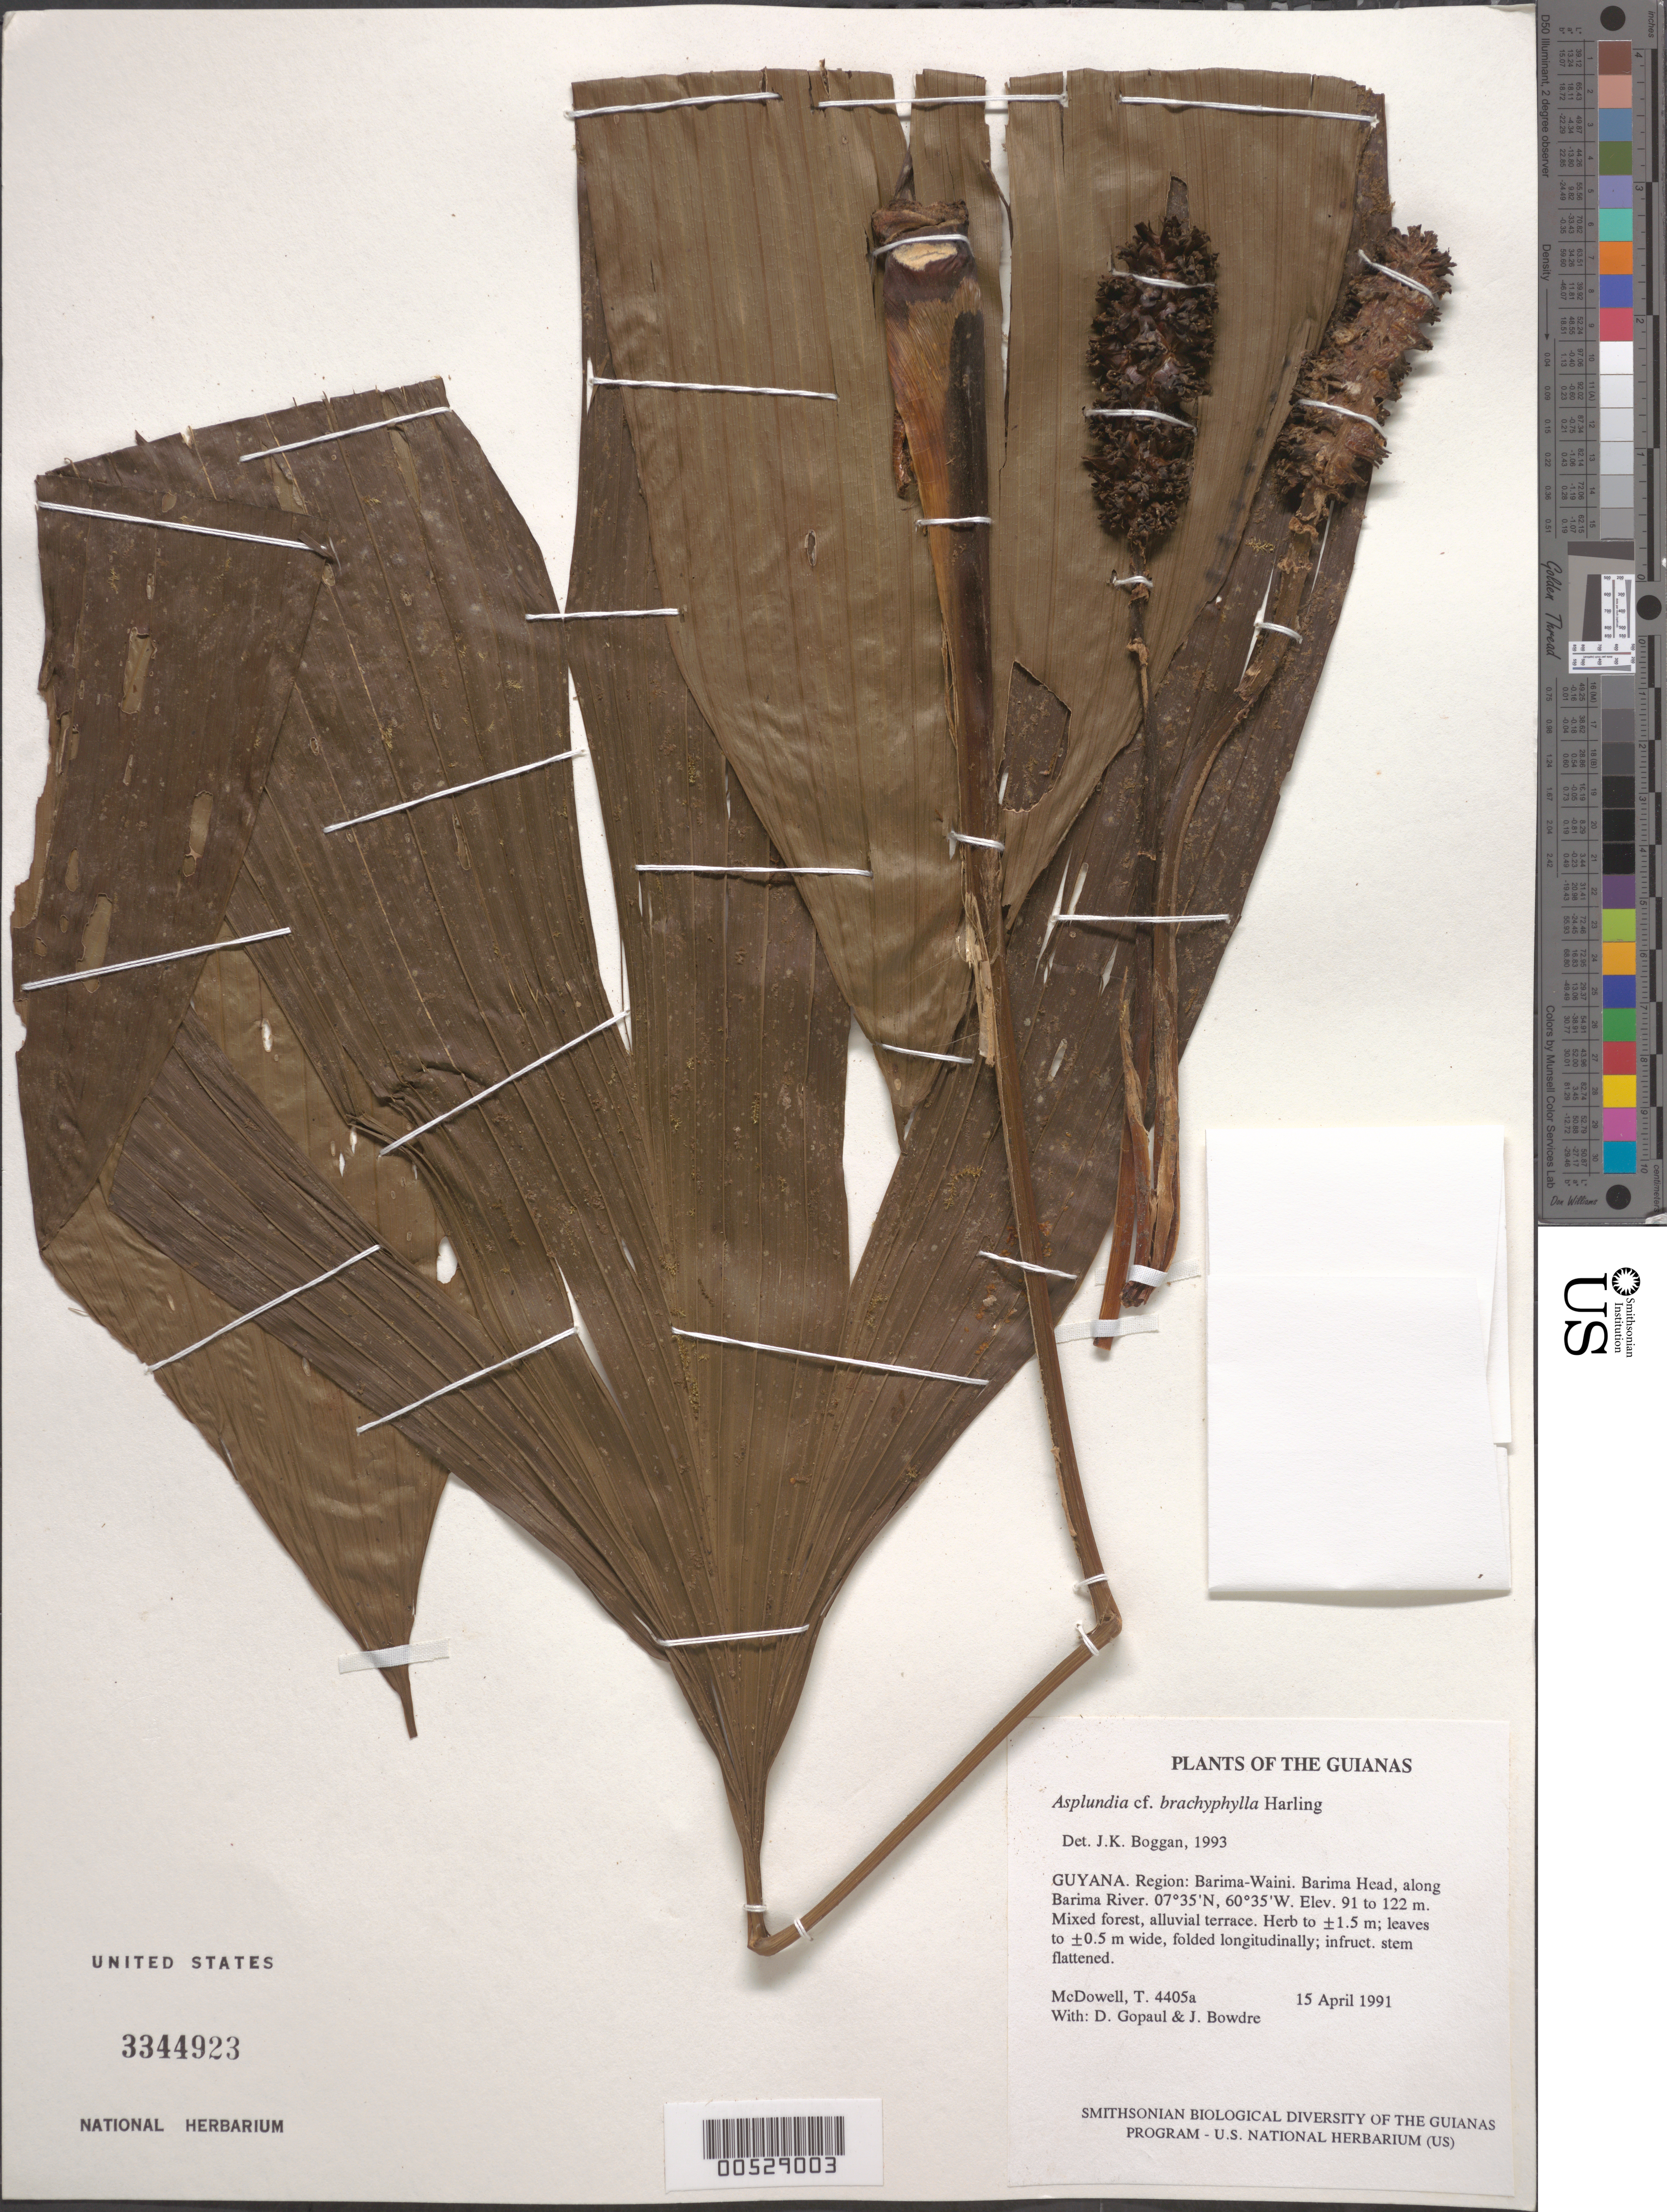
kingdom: Plantae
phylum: Tracheophyta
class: Liliopsida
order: Pandanales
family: Cyclanthaceae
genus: Asplundia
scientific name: Asplundia brachyphylla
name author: Harling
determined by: Boggan, J. K., (US), NMNH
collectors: T. McDowell, D. Gopaul & J. Bowdre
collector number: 4405 a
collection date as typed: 15 April 1991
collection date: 1991-04-15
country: Guyana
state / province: Barima-Waini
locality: Barima Head, along Barima River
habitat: Mixed forest, alluvial terrace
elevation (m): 91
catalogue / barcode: US 3344923